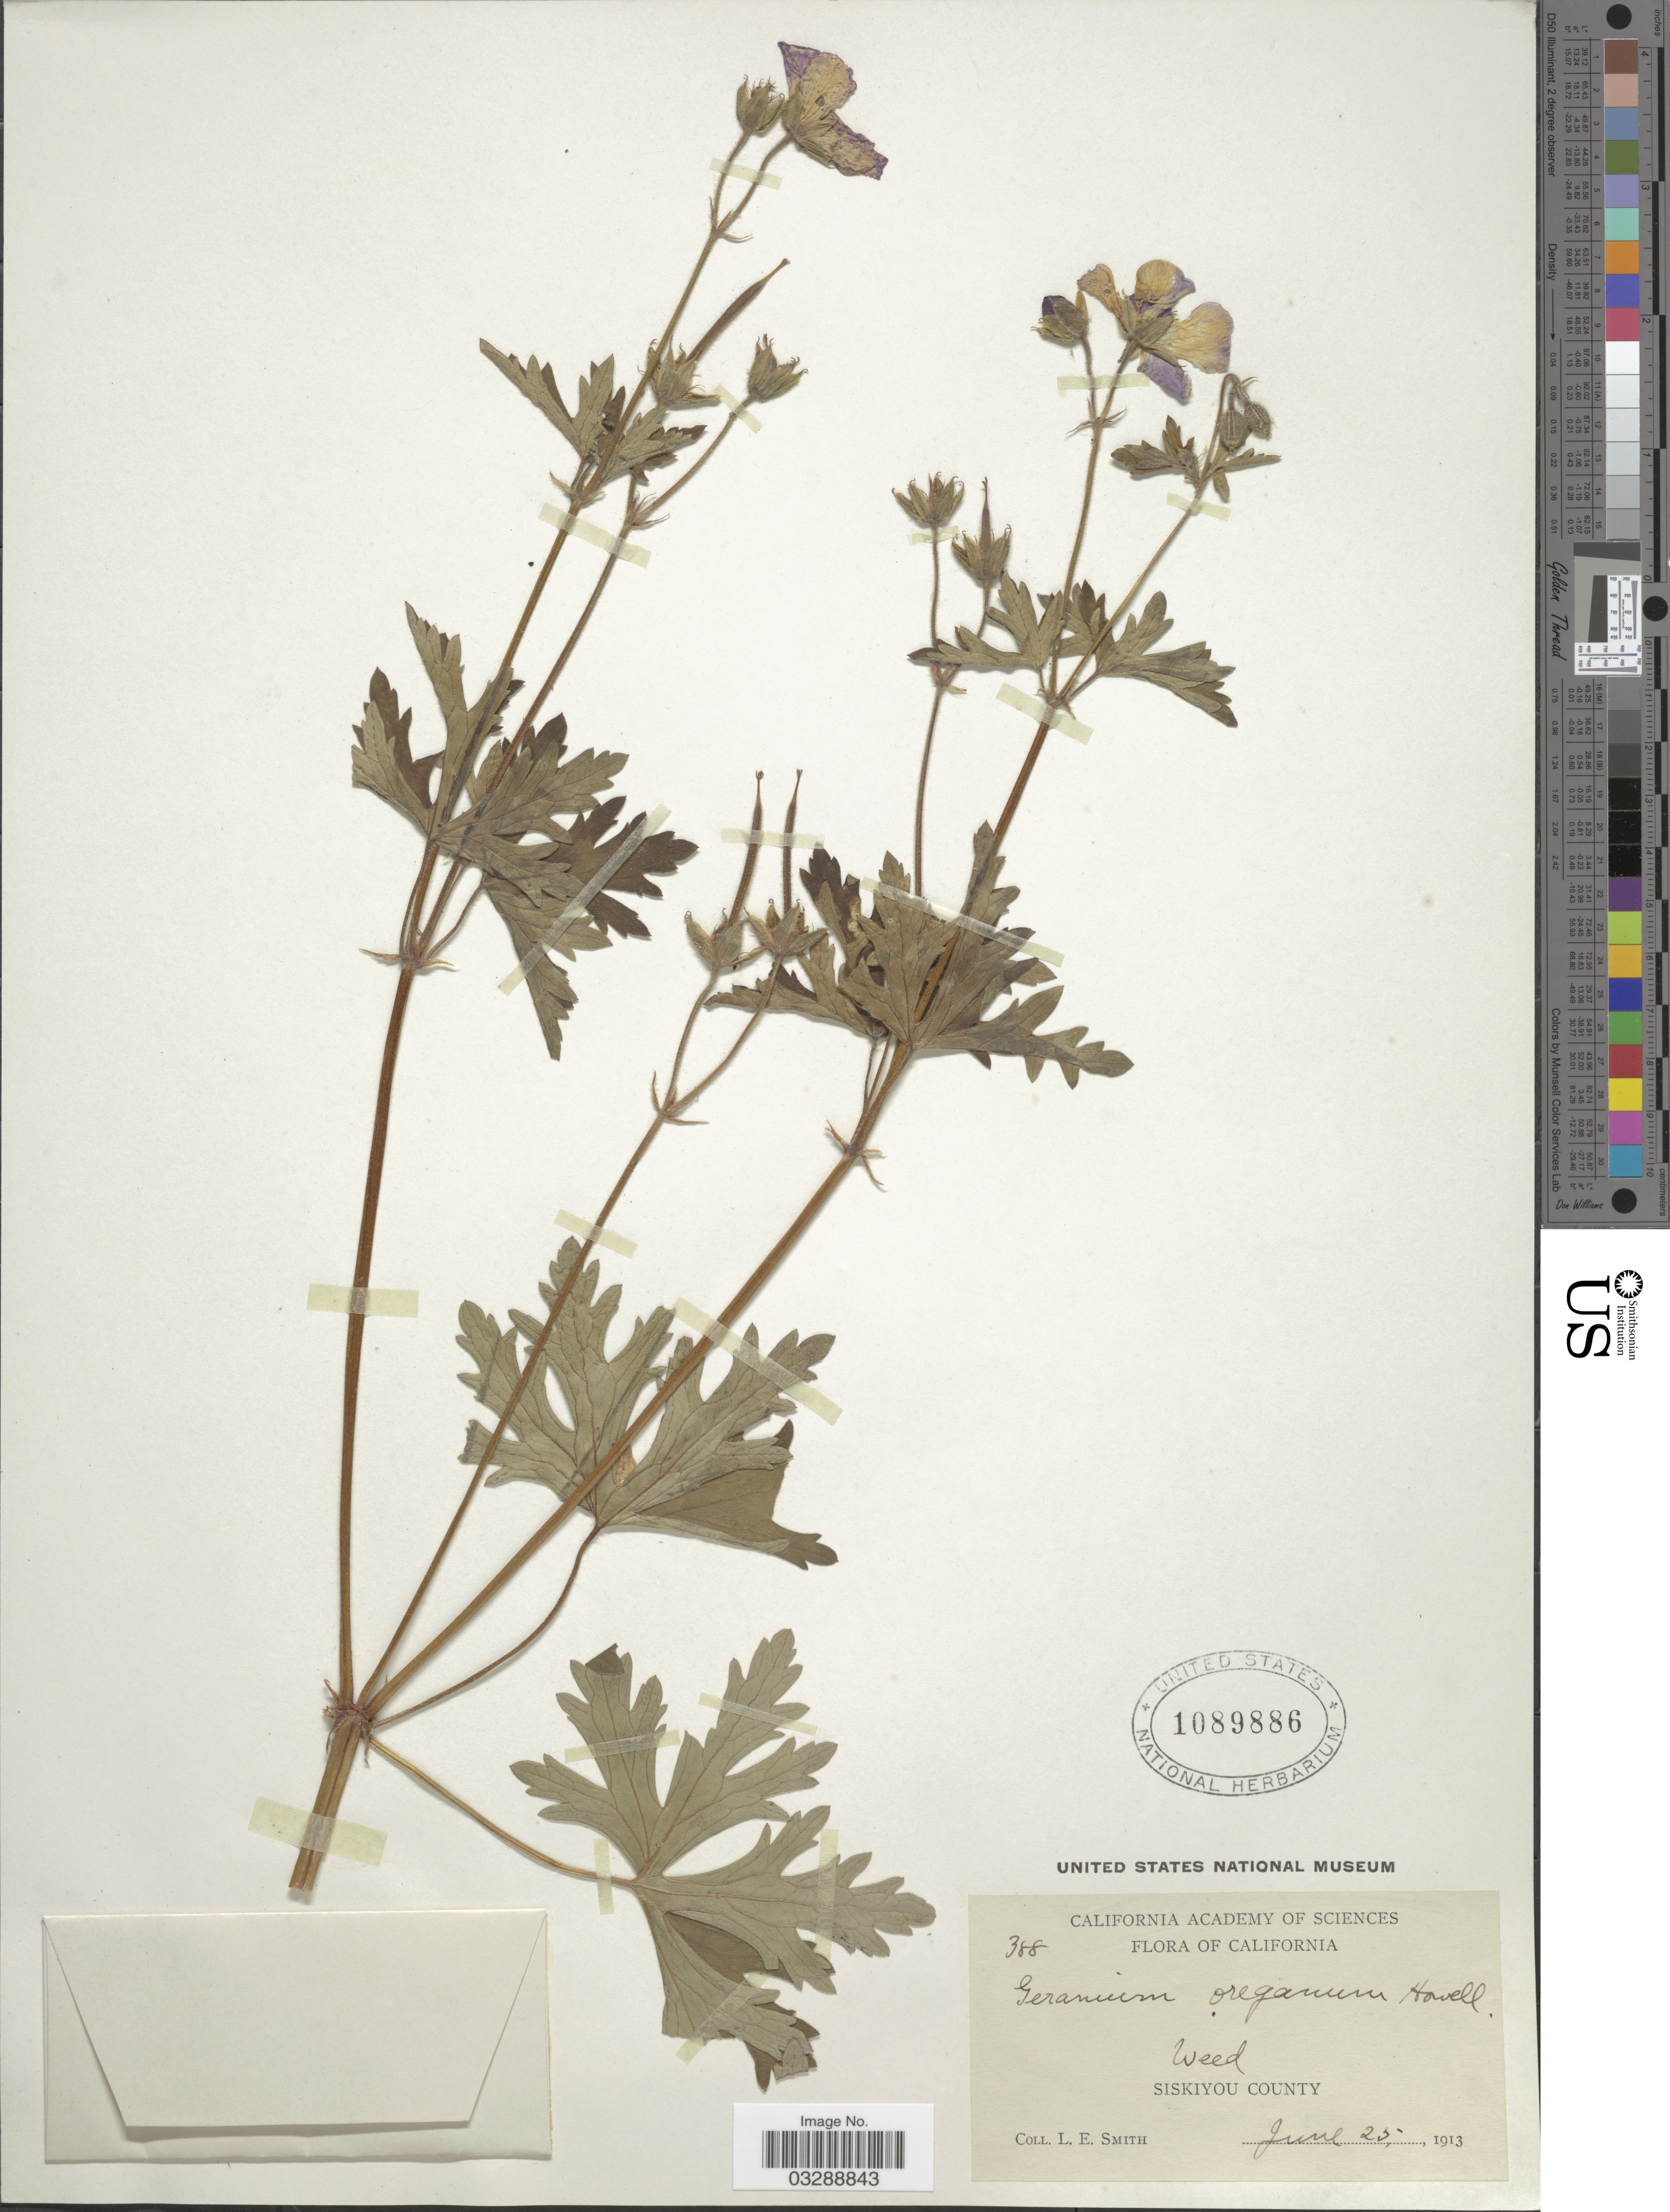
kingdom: Plantae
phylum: Tracheophyta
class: Magnoliopsida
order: Geraniales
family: Geraniaceae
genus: Geranium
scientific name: Geranium oreganum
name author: Howell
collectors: L. E. Smith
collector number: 388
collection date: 1913-06-25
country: United States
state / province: California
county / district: Siskiyou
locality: Siskiyou County.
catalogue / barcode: US 1089886